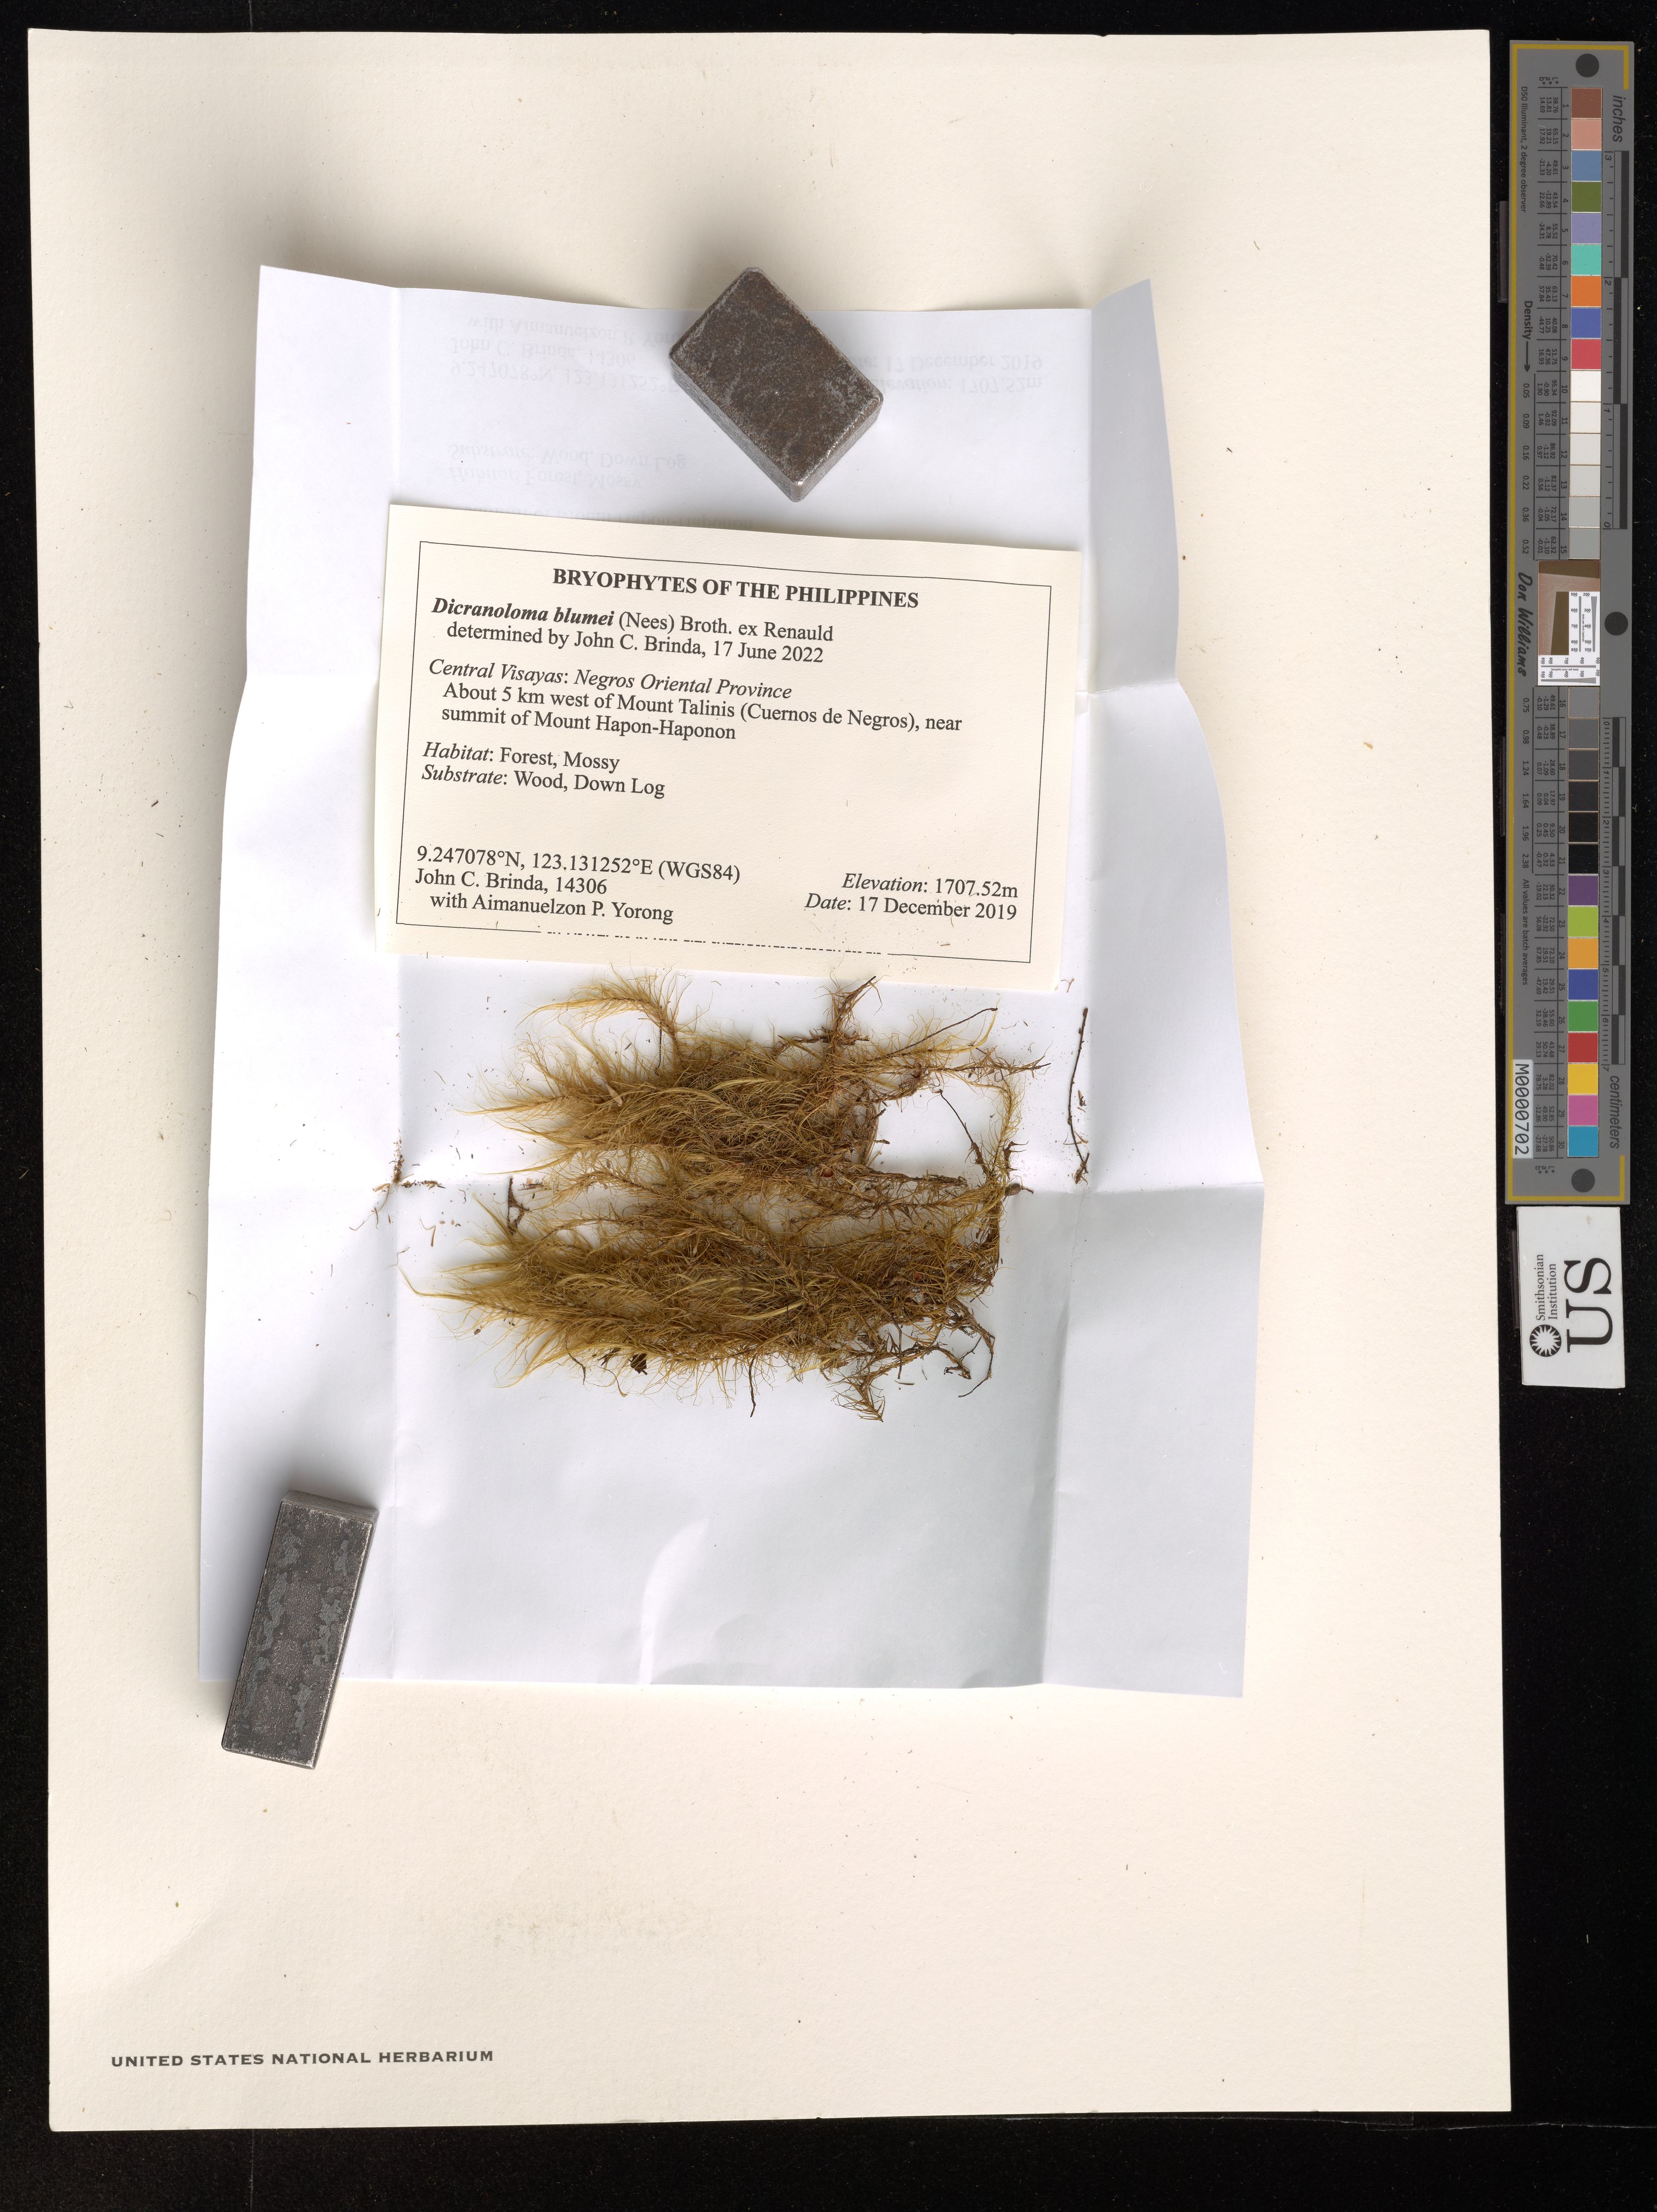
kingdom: Plantae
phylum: Bryophyta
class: Bryopsida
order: Dicranales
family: Dicranaceae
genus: Dicranoloma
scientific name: Dicranoloma blumii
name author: (Nees) Paris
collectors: J. Brinda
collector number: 14306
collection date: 2019-12-17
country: Philippines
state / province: Central Visayas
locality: Negros Oriental Province. About 5 km west of Mount Talinis (Cuernos de Negros), near summit of Mount Hapon-Haponon. (WGS84).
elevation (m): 1707.52